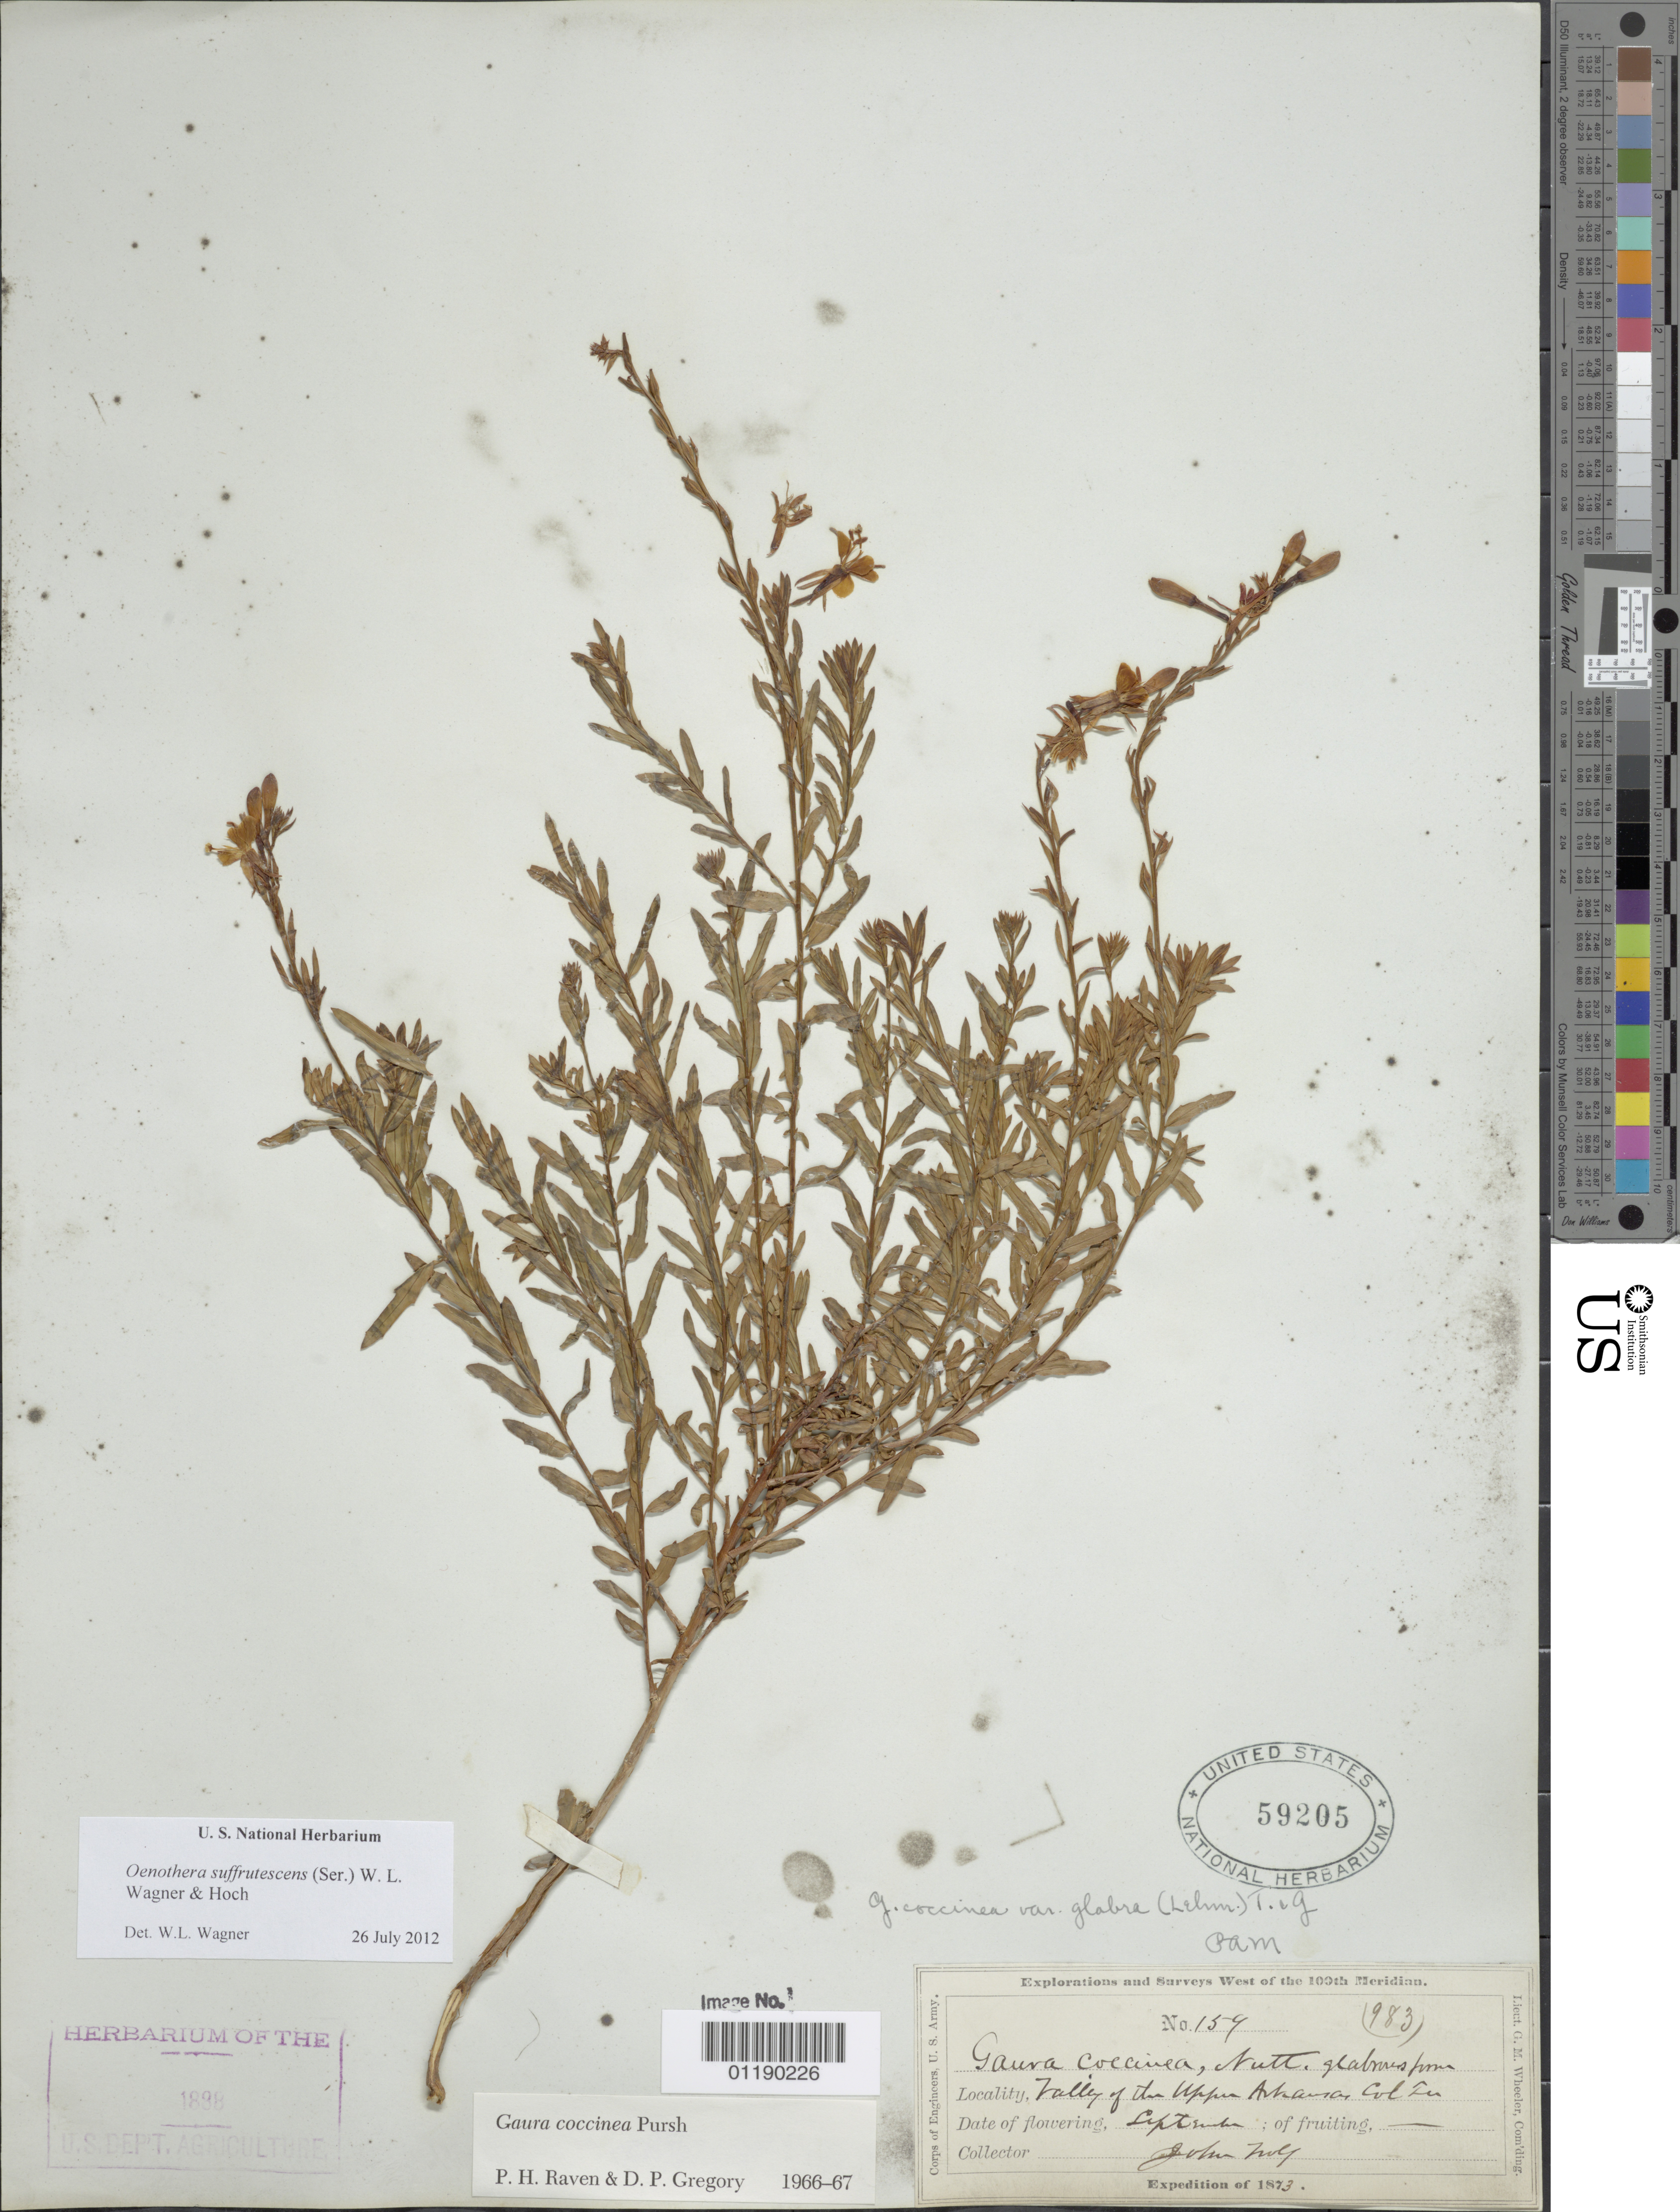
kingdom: Plantae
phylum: Tracheophyta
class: Magnoliopsida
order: Myrtales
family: Onagraceae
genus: Oenothera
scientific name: Oenothera suffrutescens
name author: (Ser.) W.L. Wagner & Hoch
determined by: Wagner, W. L., (BOT), Smithsonian Institution - National Museum of Natural History (UNITED STATES)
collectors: J. Wolf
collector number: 154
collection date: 1873-09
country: United States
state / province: Colorado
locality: Valley of the Upper Arkansas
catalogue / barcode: US 59205